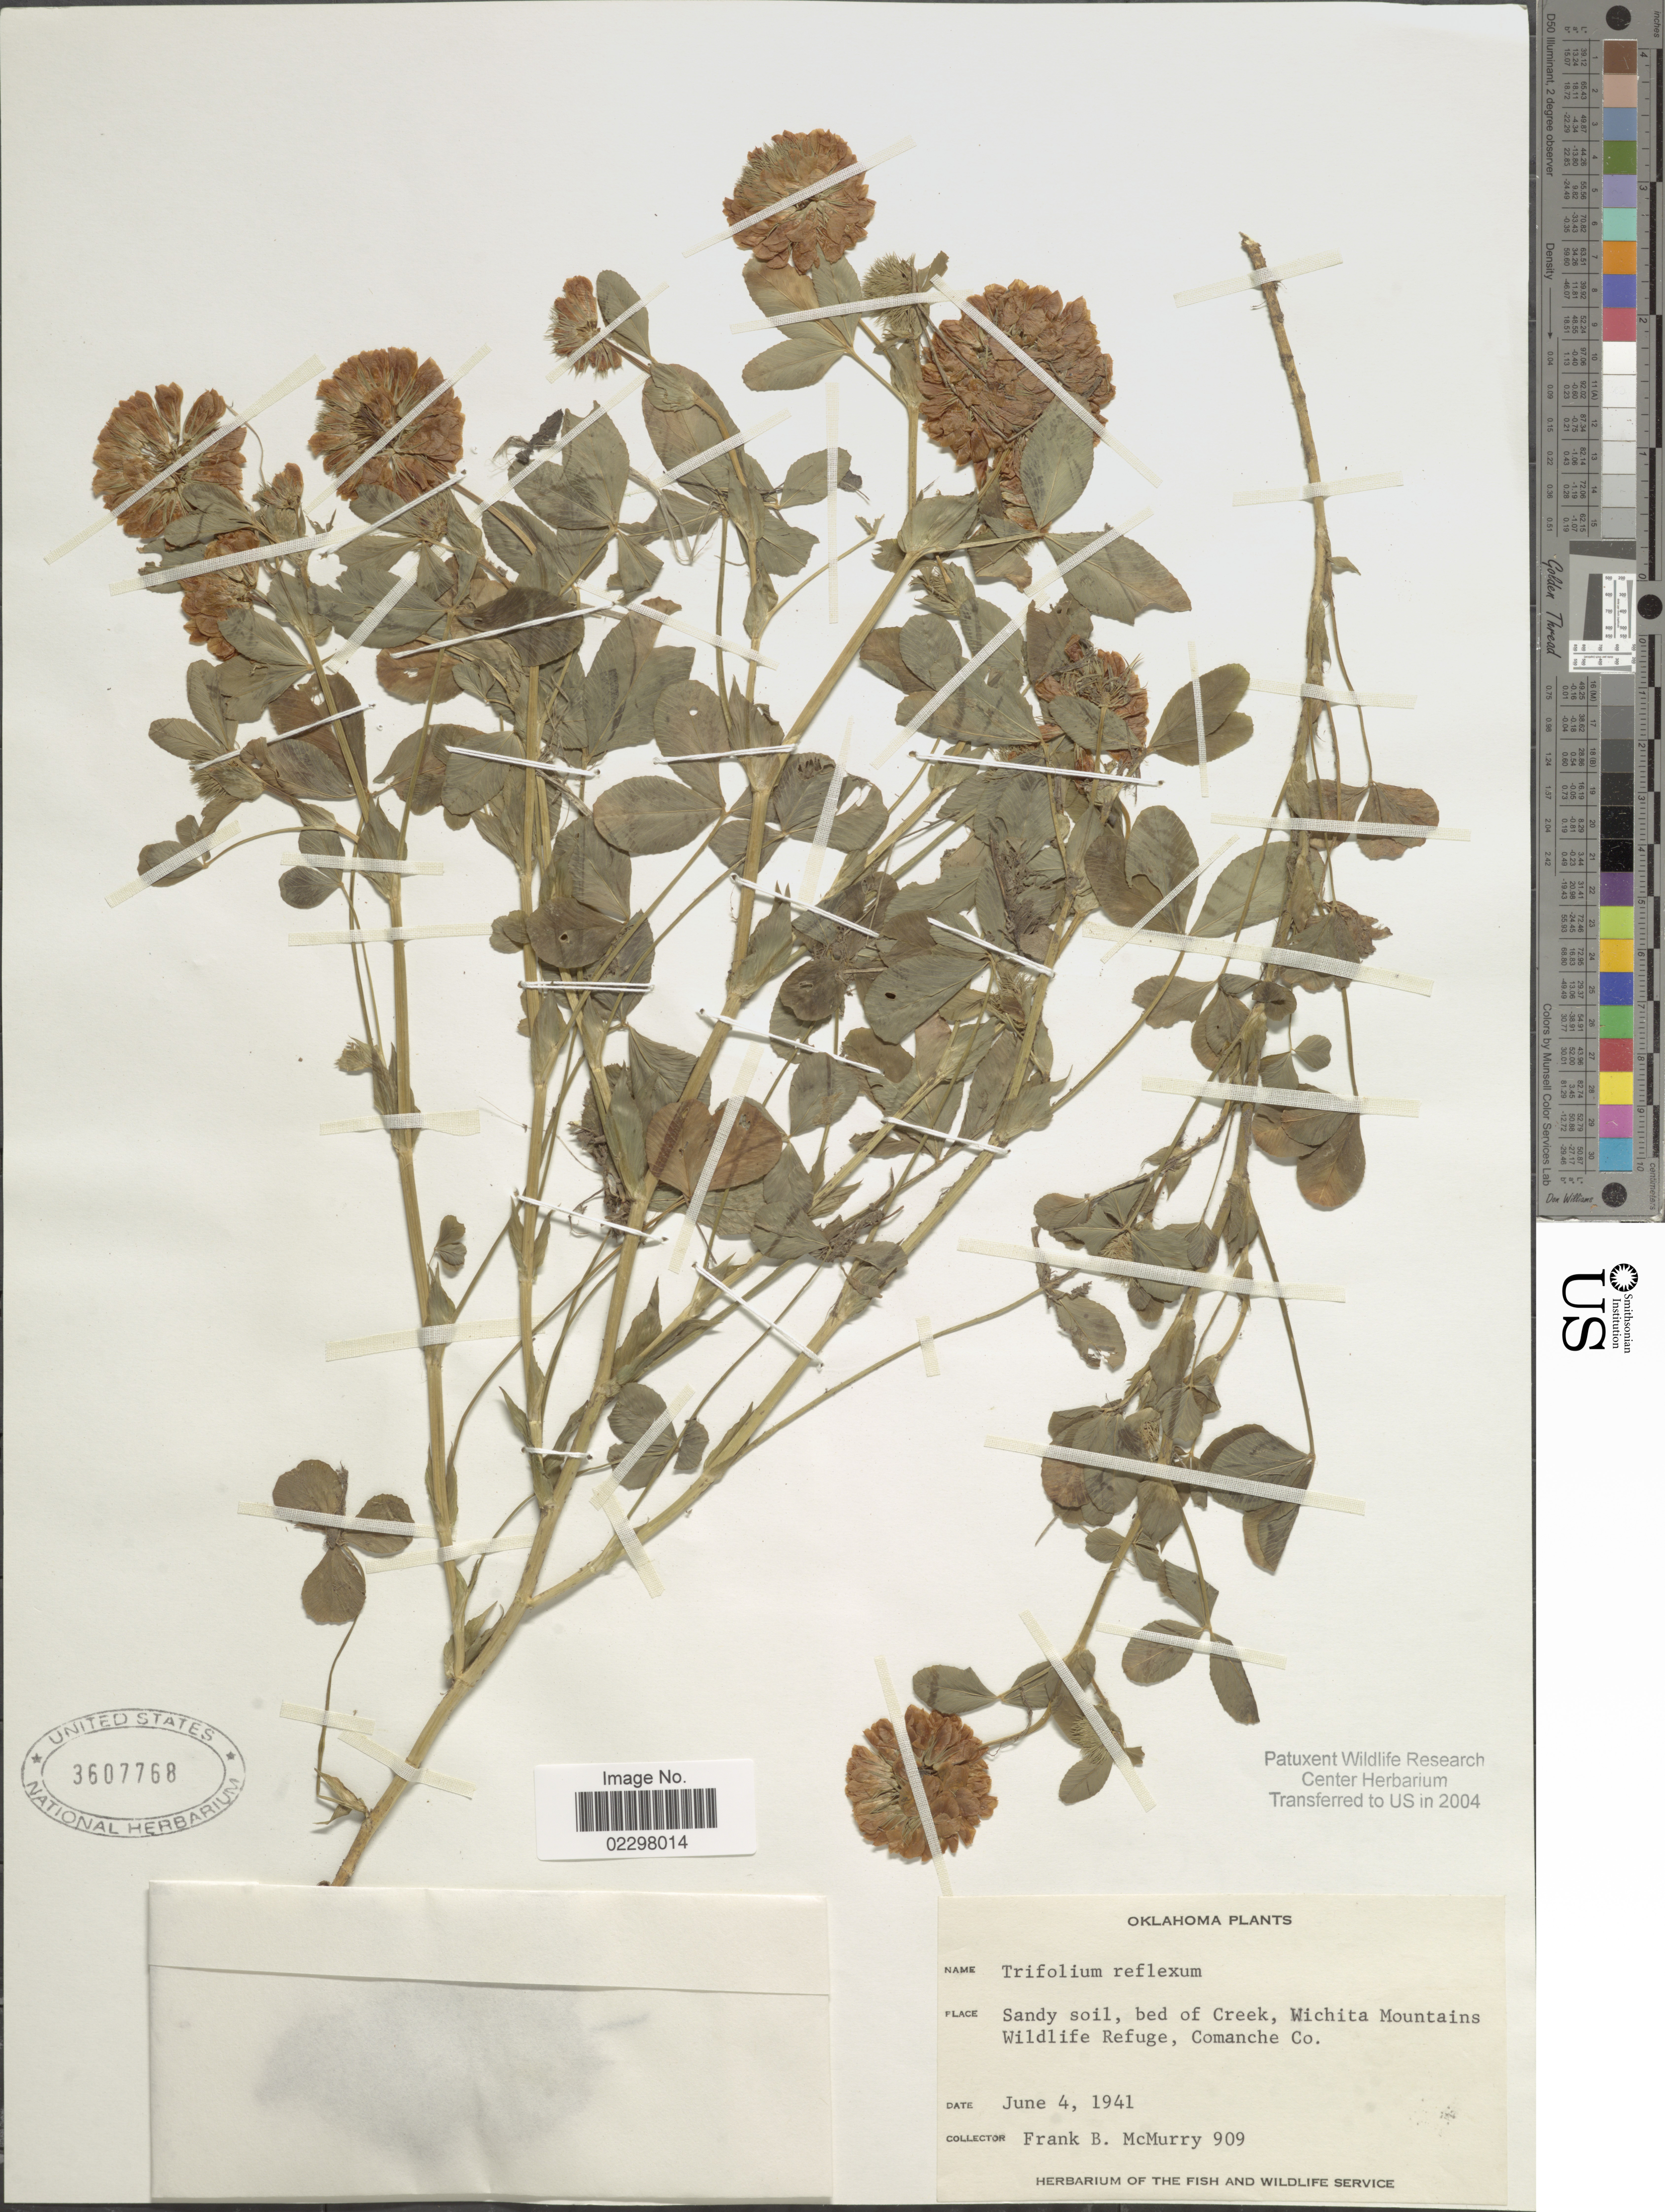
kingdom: Plantae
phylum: Tracheophyta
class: Magnoliopsida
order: Fabales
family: Fabaceae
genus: Trifolium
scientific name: Trifolium reflexum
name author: L.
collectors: F. B. McMurry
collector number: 909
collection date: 1941-06-04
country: United States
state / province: Oklahoma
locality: Sandy soil, bed of Creek, Wichita Mountains Wildlife Refuge, Comanche Co.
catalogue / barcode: US 3607768